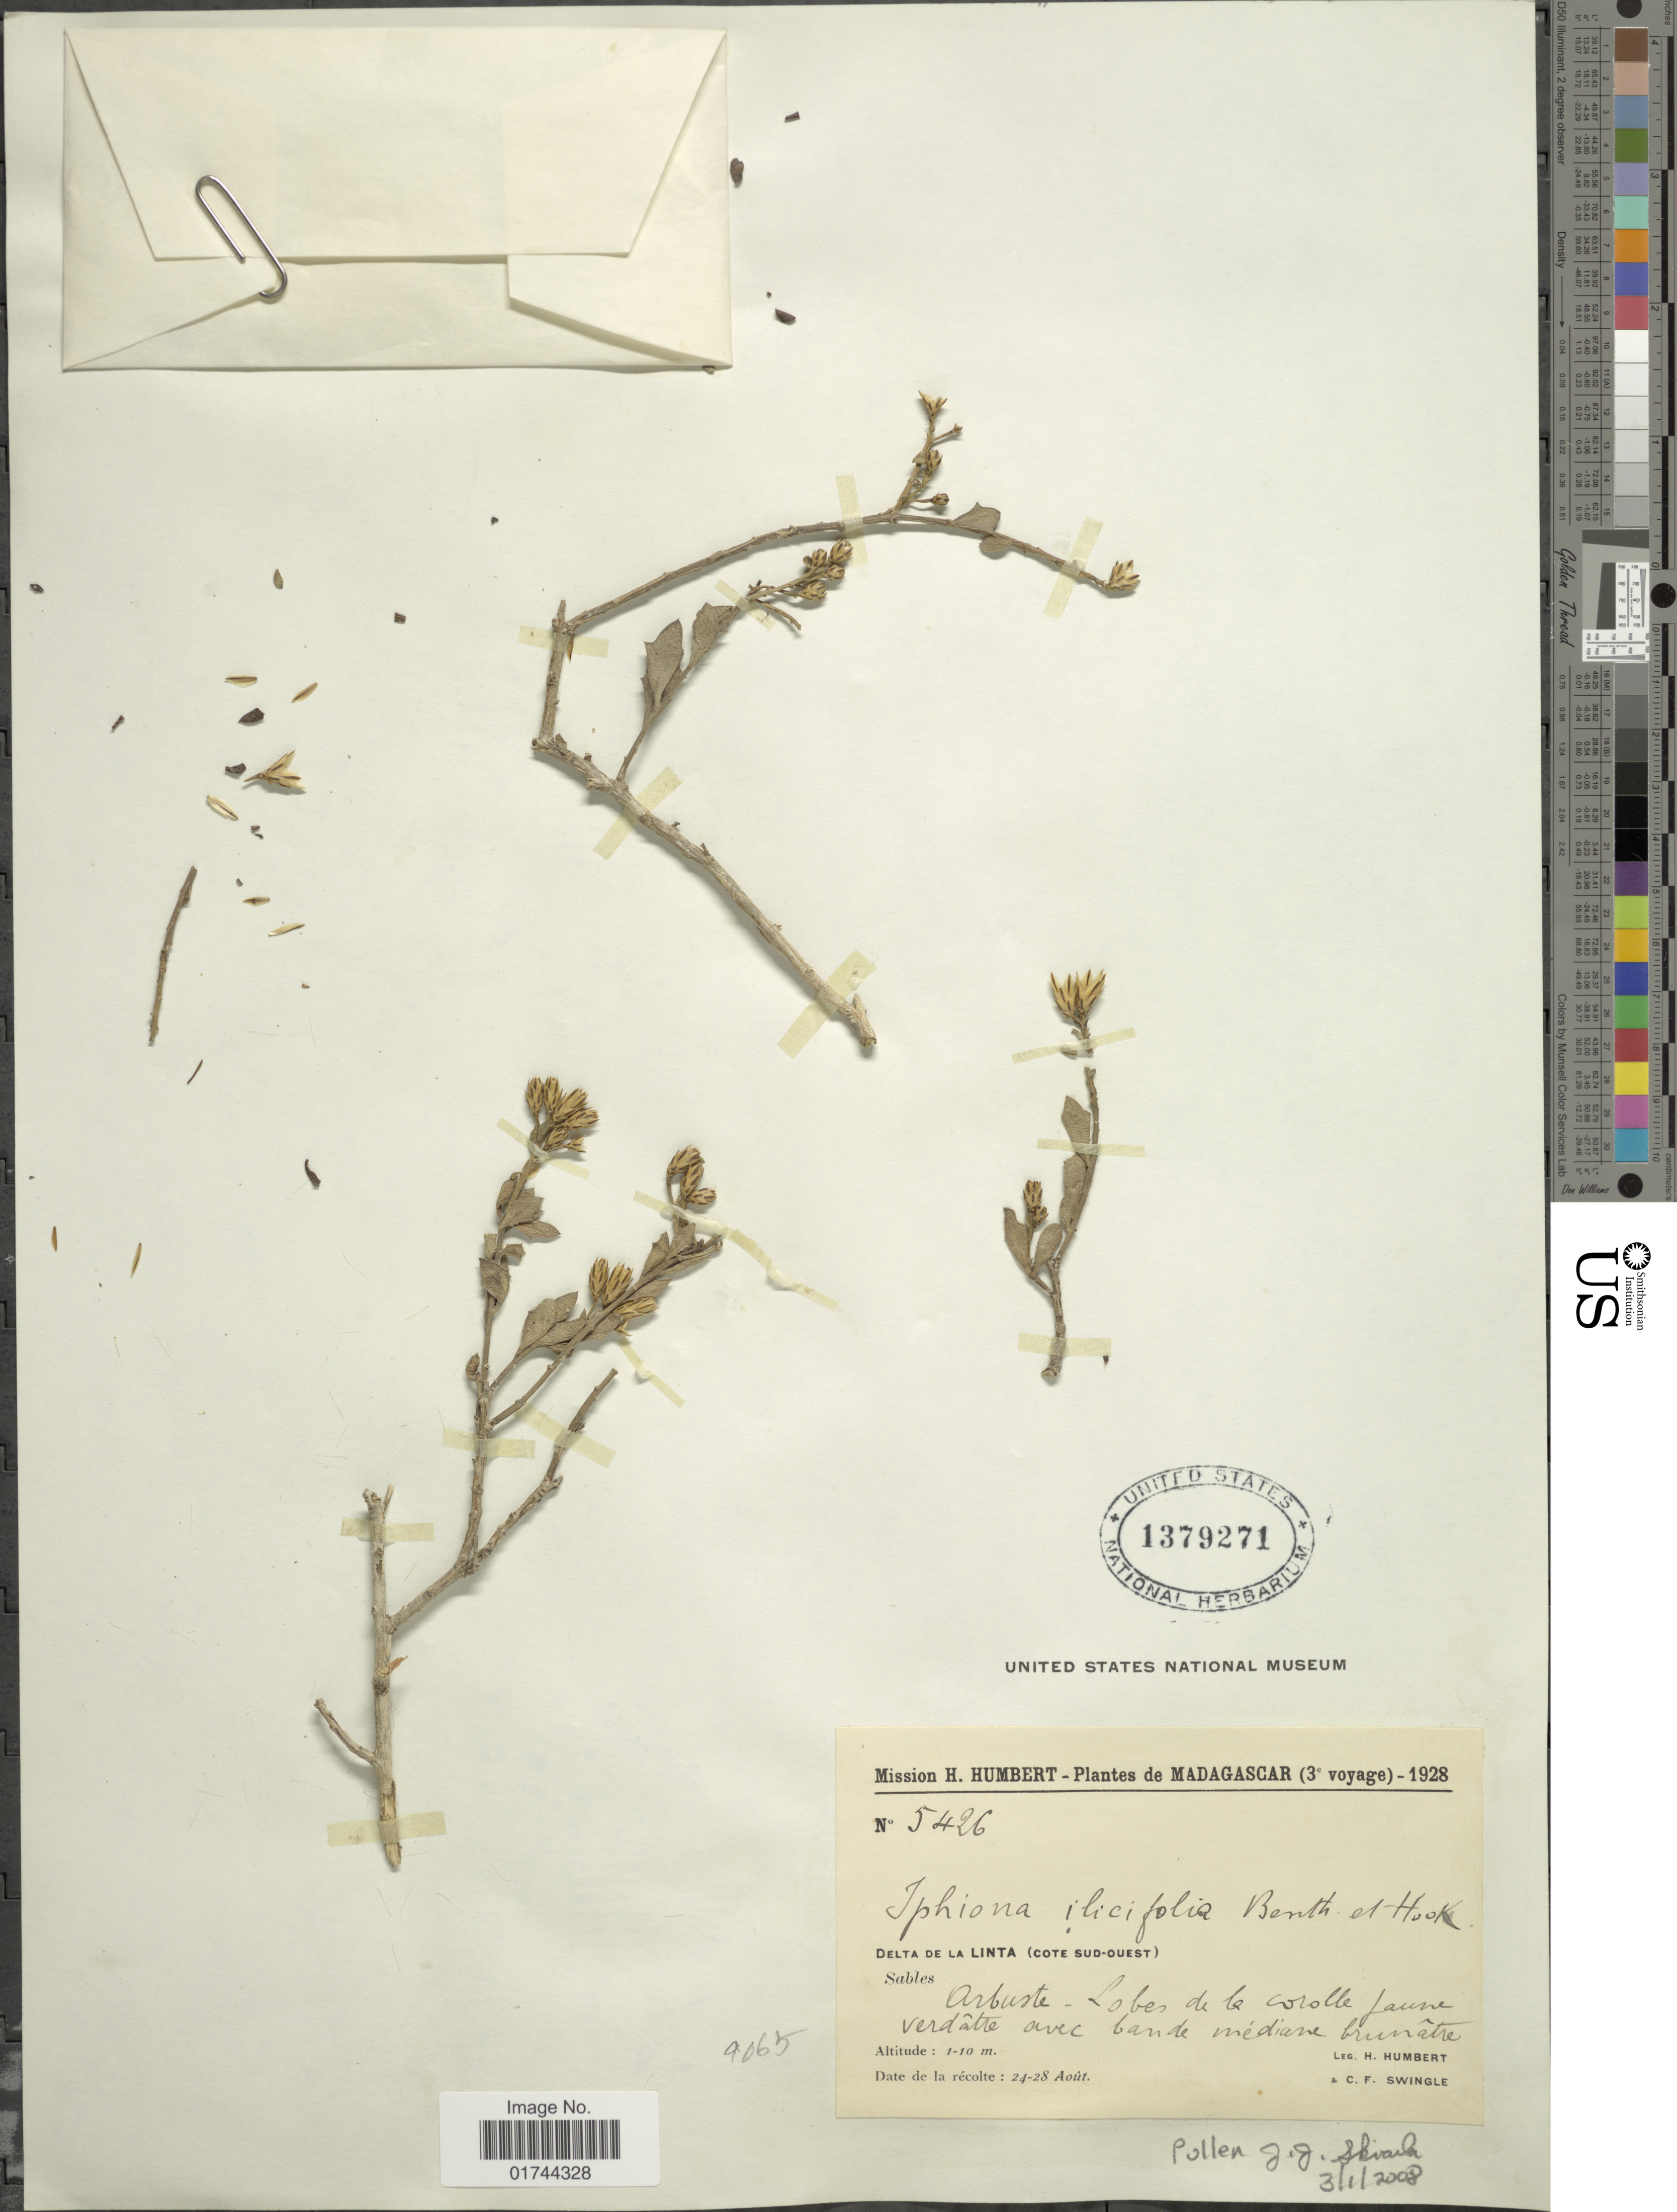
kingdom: Plantae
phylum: Tracheophyta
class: Magnoliopsida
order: Asterales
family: Asteraceae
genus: Iphiona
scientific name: Iphiona ilicifolia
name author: Benth. & Hook. f.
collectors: H. Humbert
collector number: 5426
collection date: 1928-08-24/1928-08-28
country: Madagascar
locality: Madagascar, Delta de La Linta (cote Sud-Ouest)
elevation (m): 1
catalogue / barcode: US 1379271